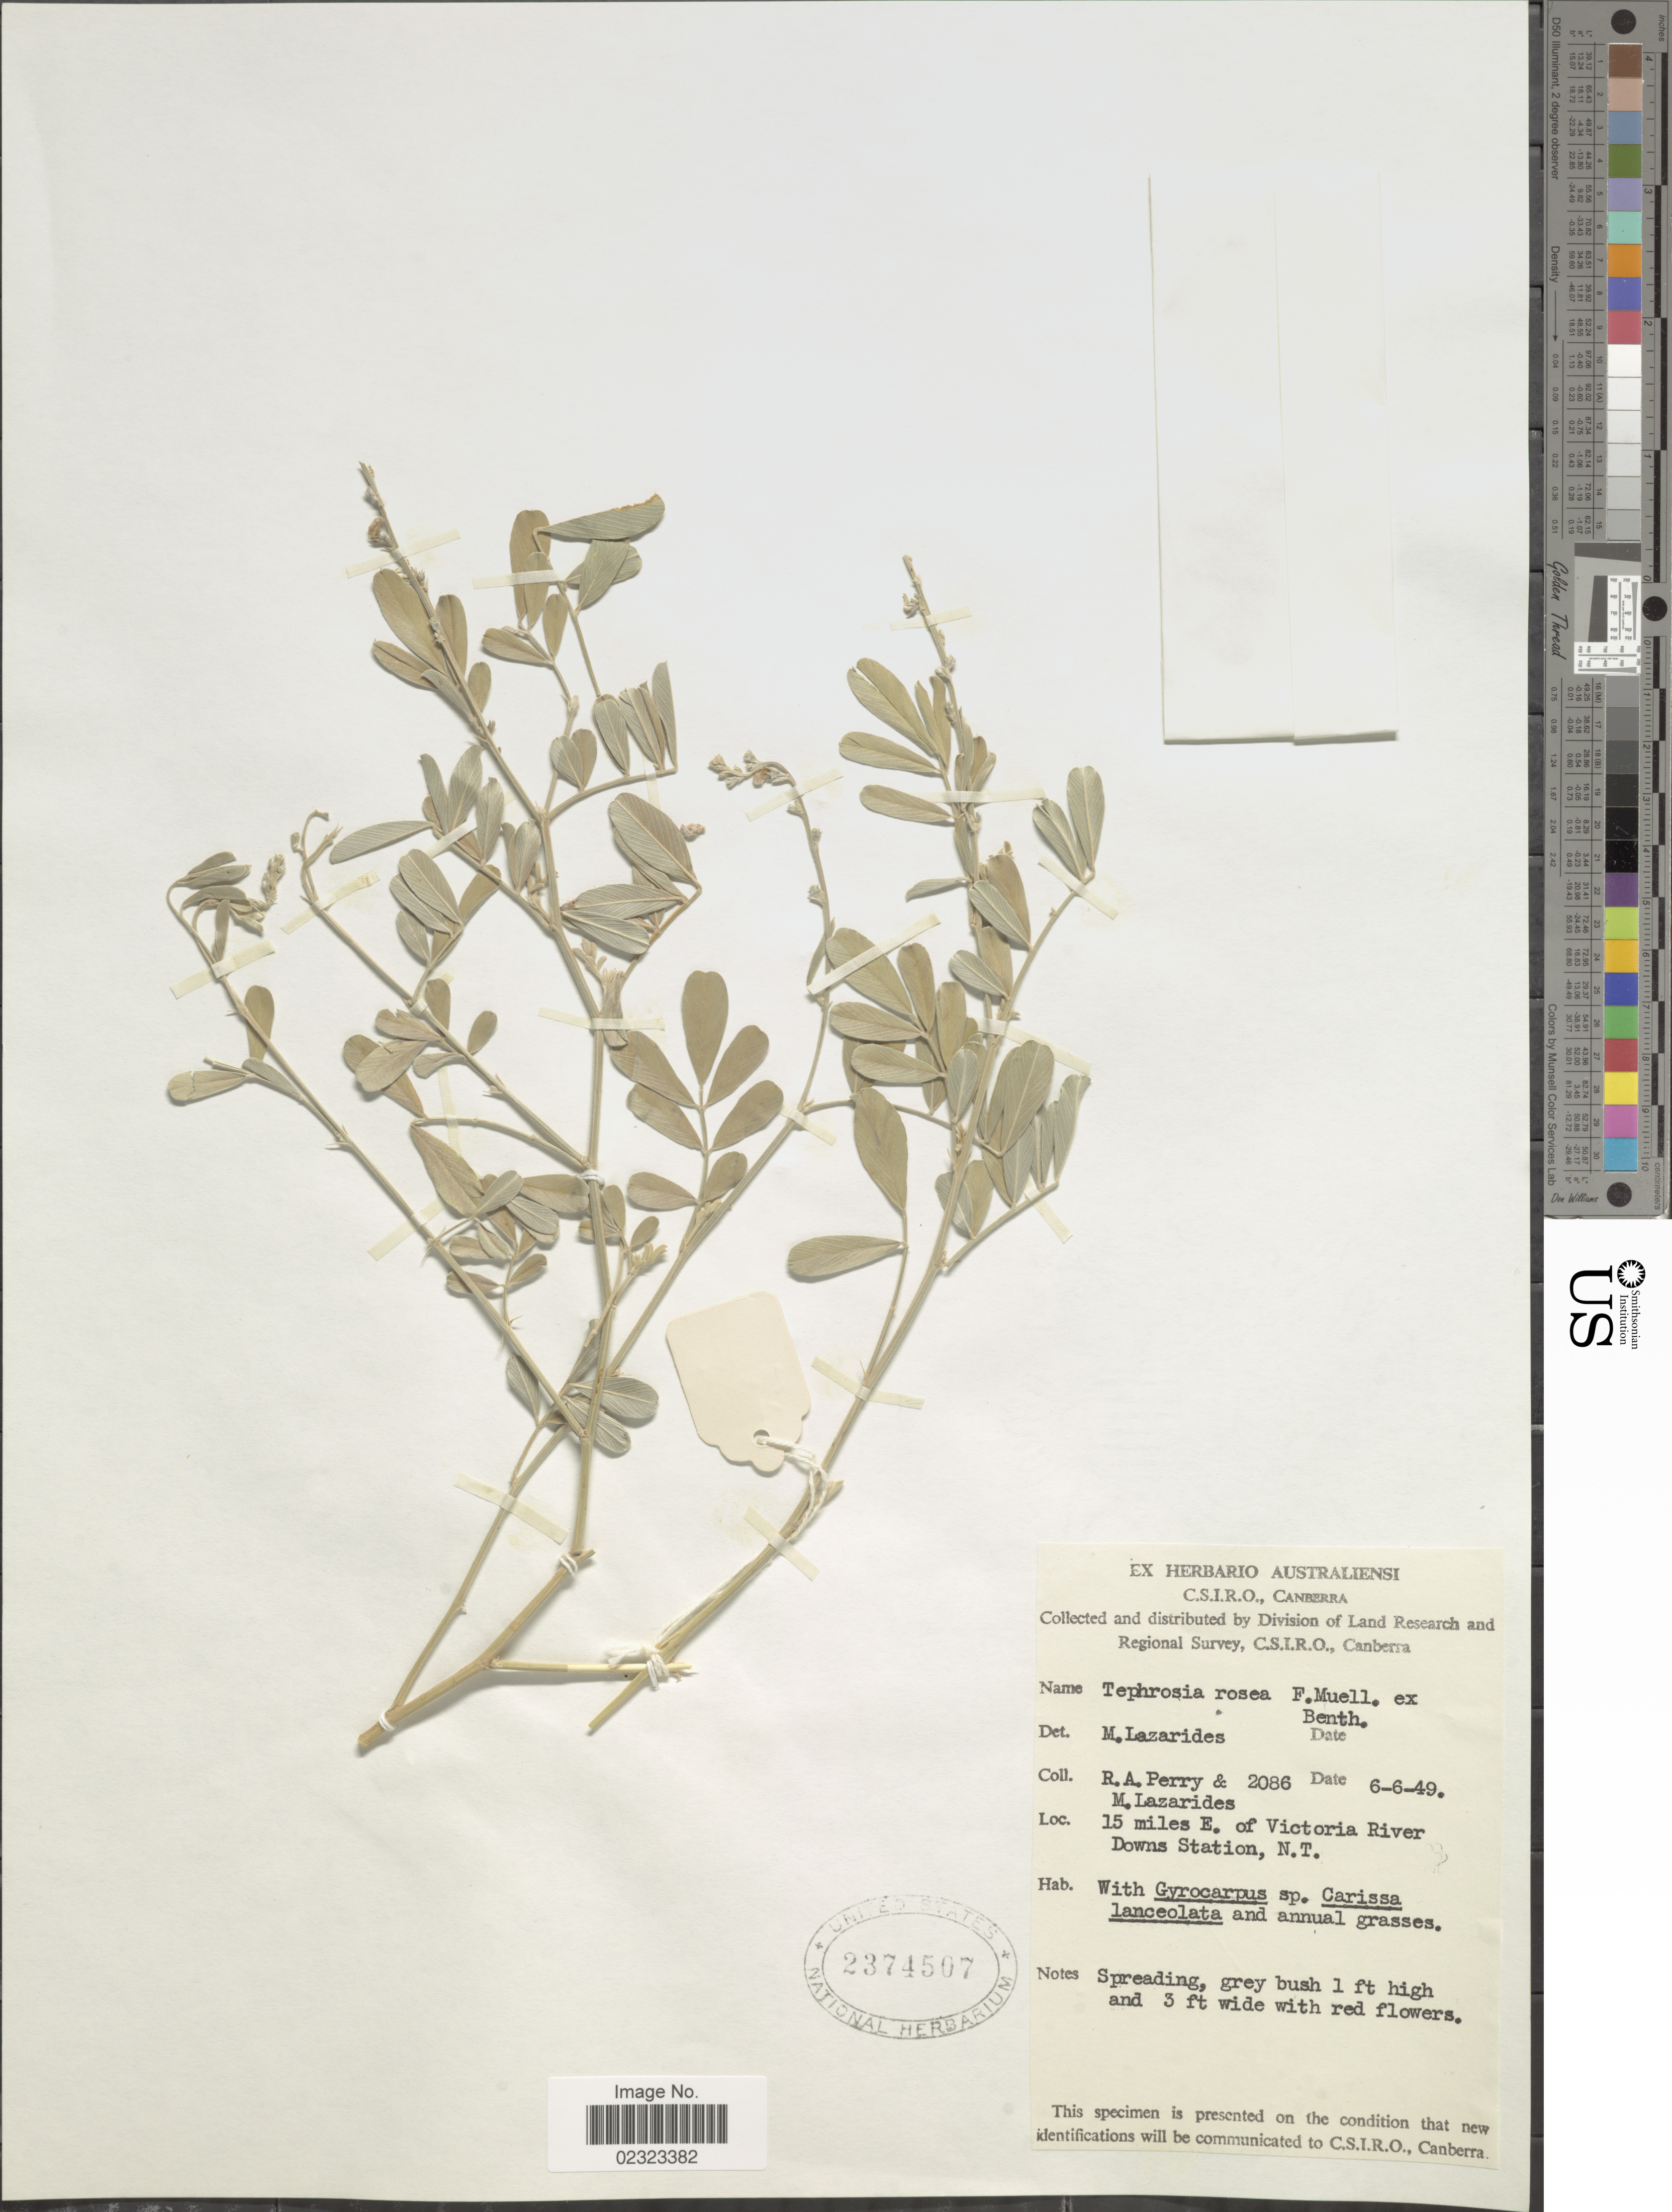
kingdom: Plantae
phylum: Tracheophyta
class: Magnoliopsida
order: Fabales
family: Fabaceae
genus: Tephrosia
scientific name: Tephrosia rosea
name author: F. Muell. ex Benth.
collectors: Perry, R. A. & M. Lazarides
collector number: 2086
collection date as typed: Transcribed d/m/y: 6/6/49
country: Australia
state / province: Northern Territory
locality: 15 miles E. of Victoria River Downs Station.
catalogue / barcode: US 2374507